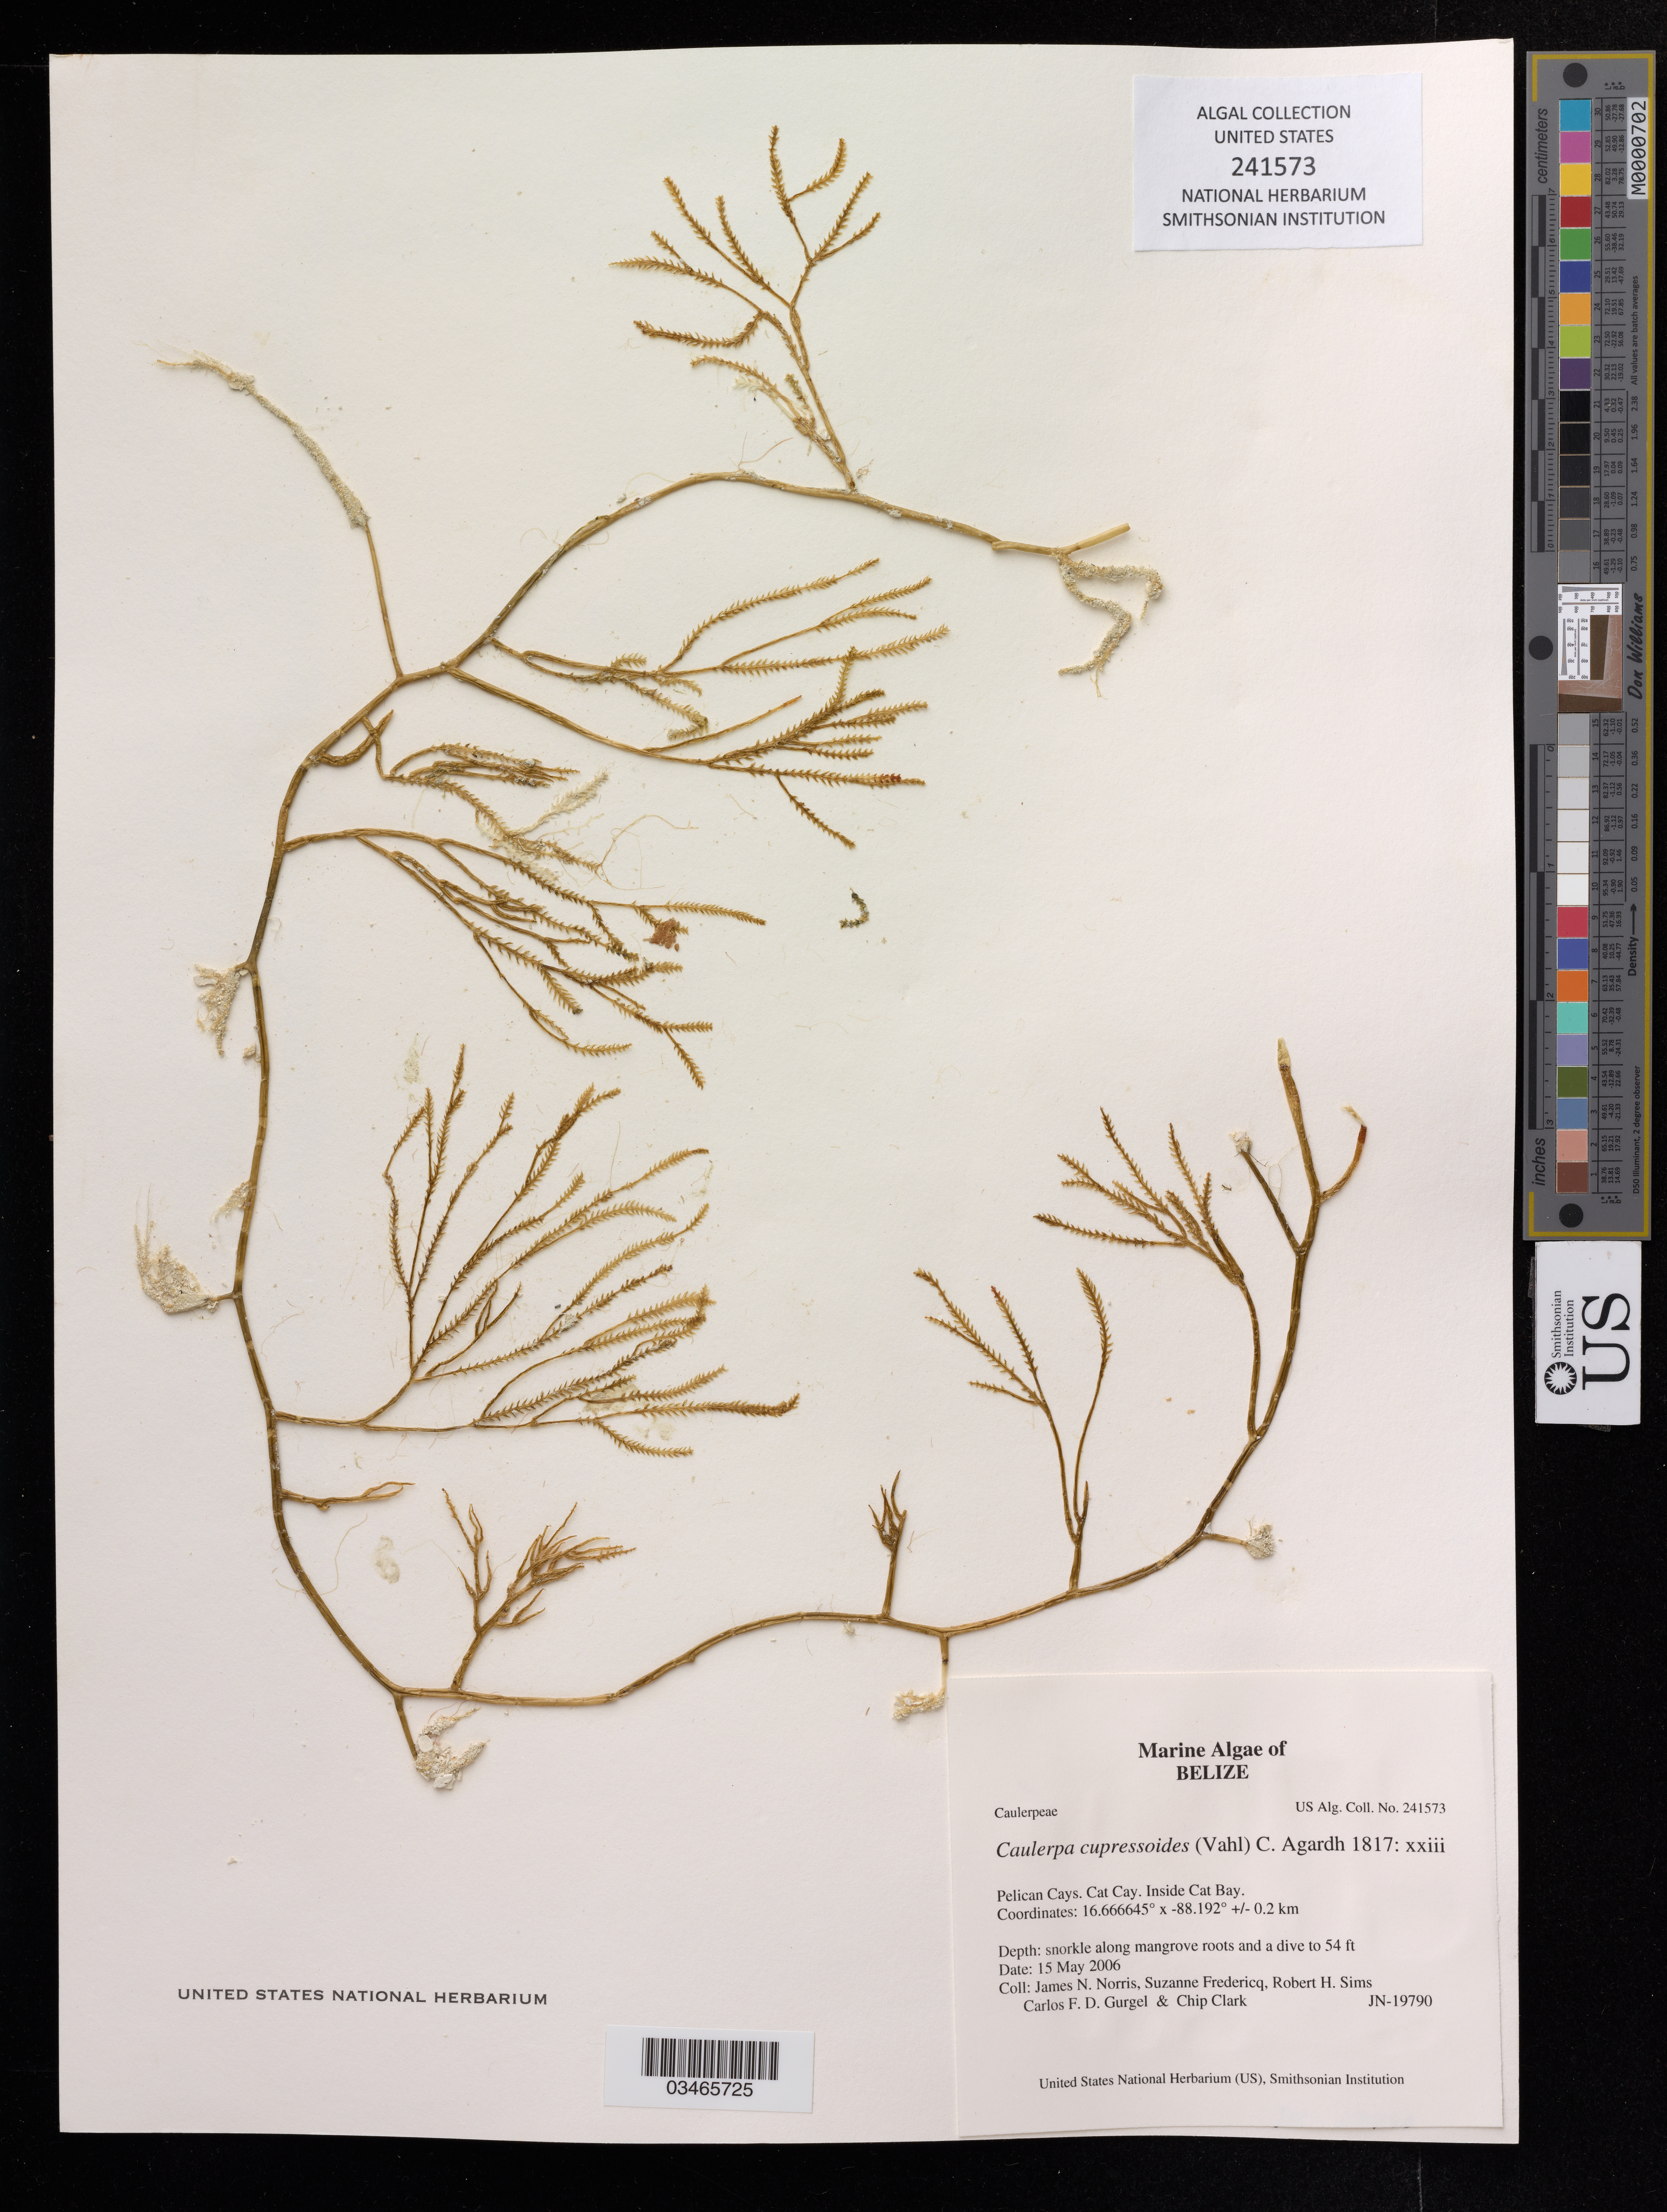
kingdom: Plantae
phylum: Chlorophyta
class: Ulvophyceae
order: Bryopsidales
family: Caulerpaceae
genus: Caulerpa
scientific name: Caulerpa cupressoides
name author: (Vahl) C. Agardh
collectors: J. Norris, S. Fredericq, R. H. Sims & C. Gurgel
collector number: JN-19790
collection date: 2006-05-15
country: Belize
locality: Pelican Cays, Cat Cay, Inside Cat Bay.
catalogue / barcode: US 241573